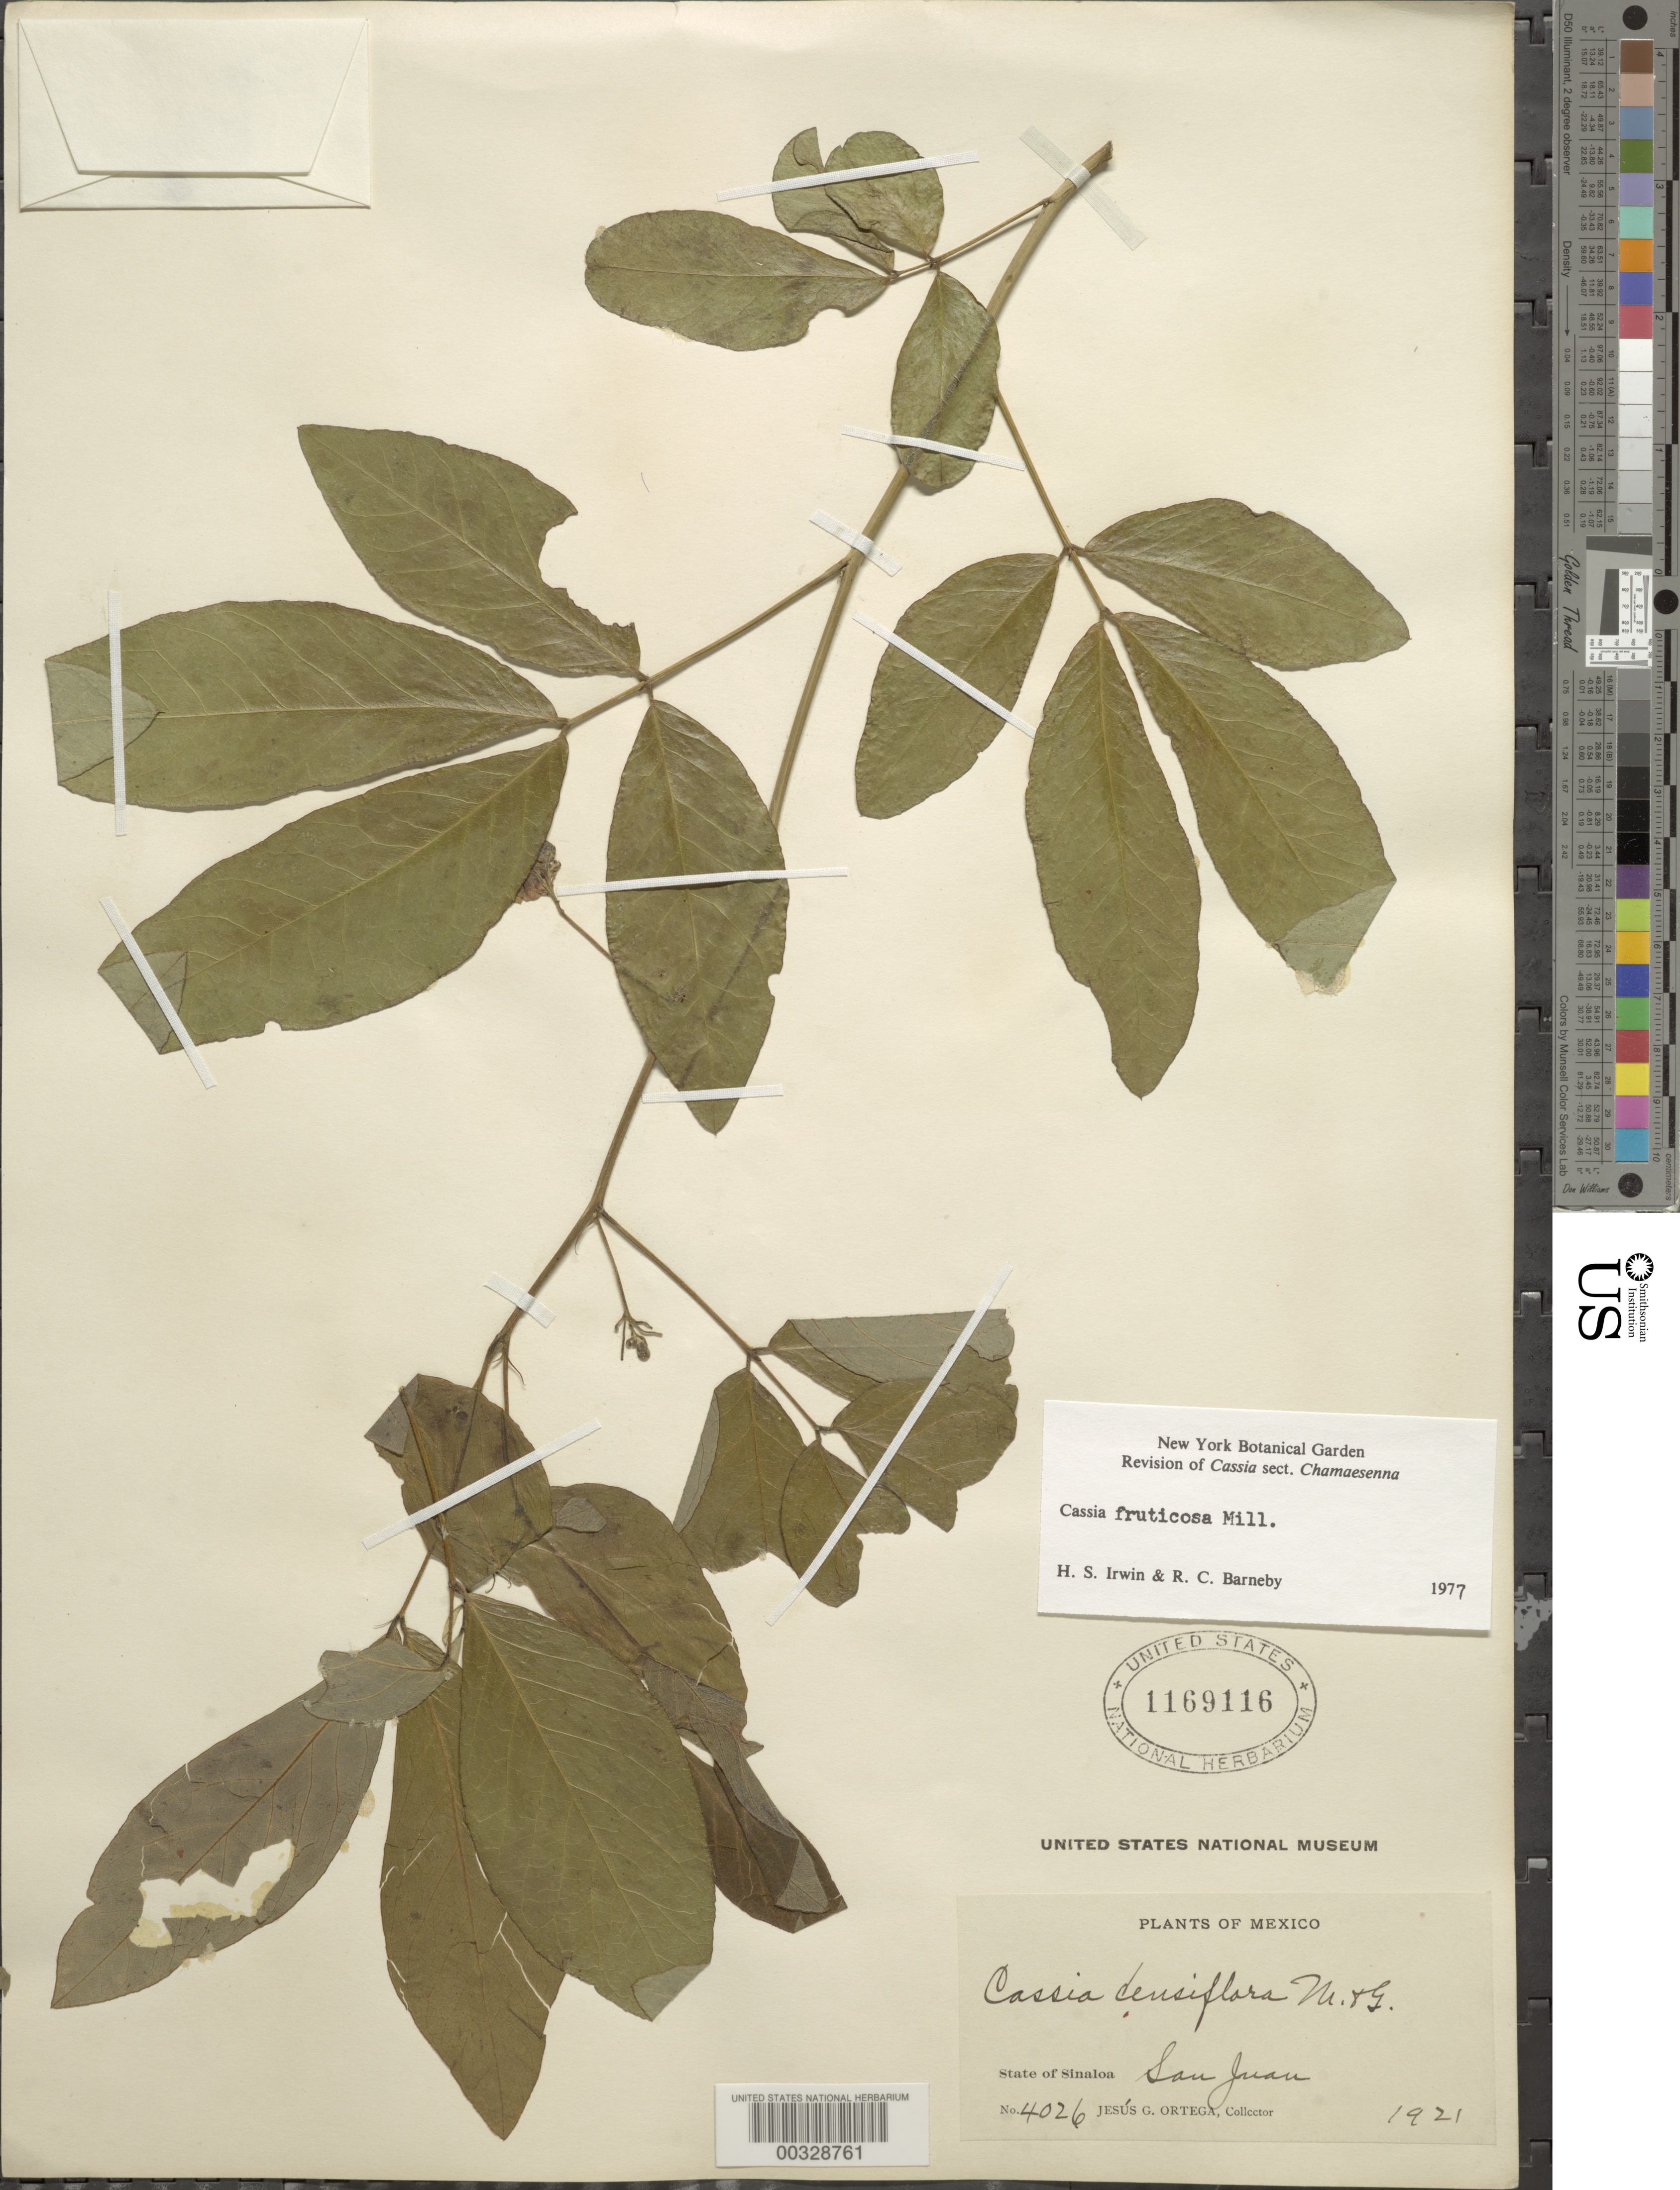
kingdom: Plantae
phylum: Tracheophyta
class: Magnoliopsida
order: Fabales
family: Fabaceae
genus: Senna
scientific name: Senna fruticosa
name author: (Benth.) H.S. Irwin & Barneby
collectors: J. Ortega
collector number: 4026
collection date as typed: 1921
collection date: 1921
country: Mexico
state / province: Sinaloa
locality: San Juan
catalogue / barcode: US 1169116